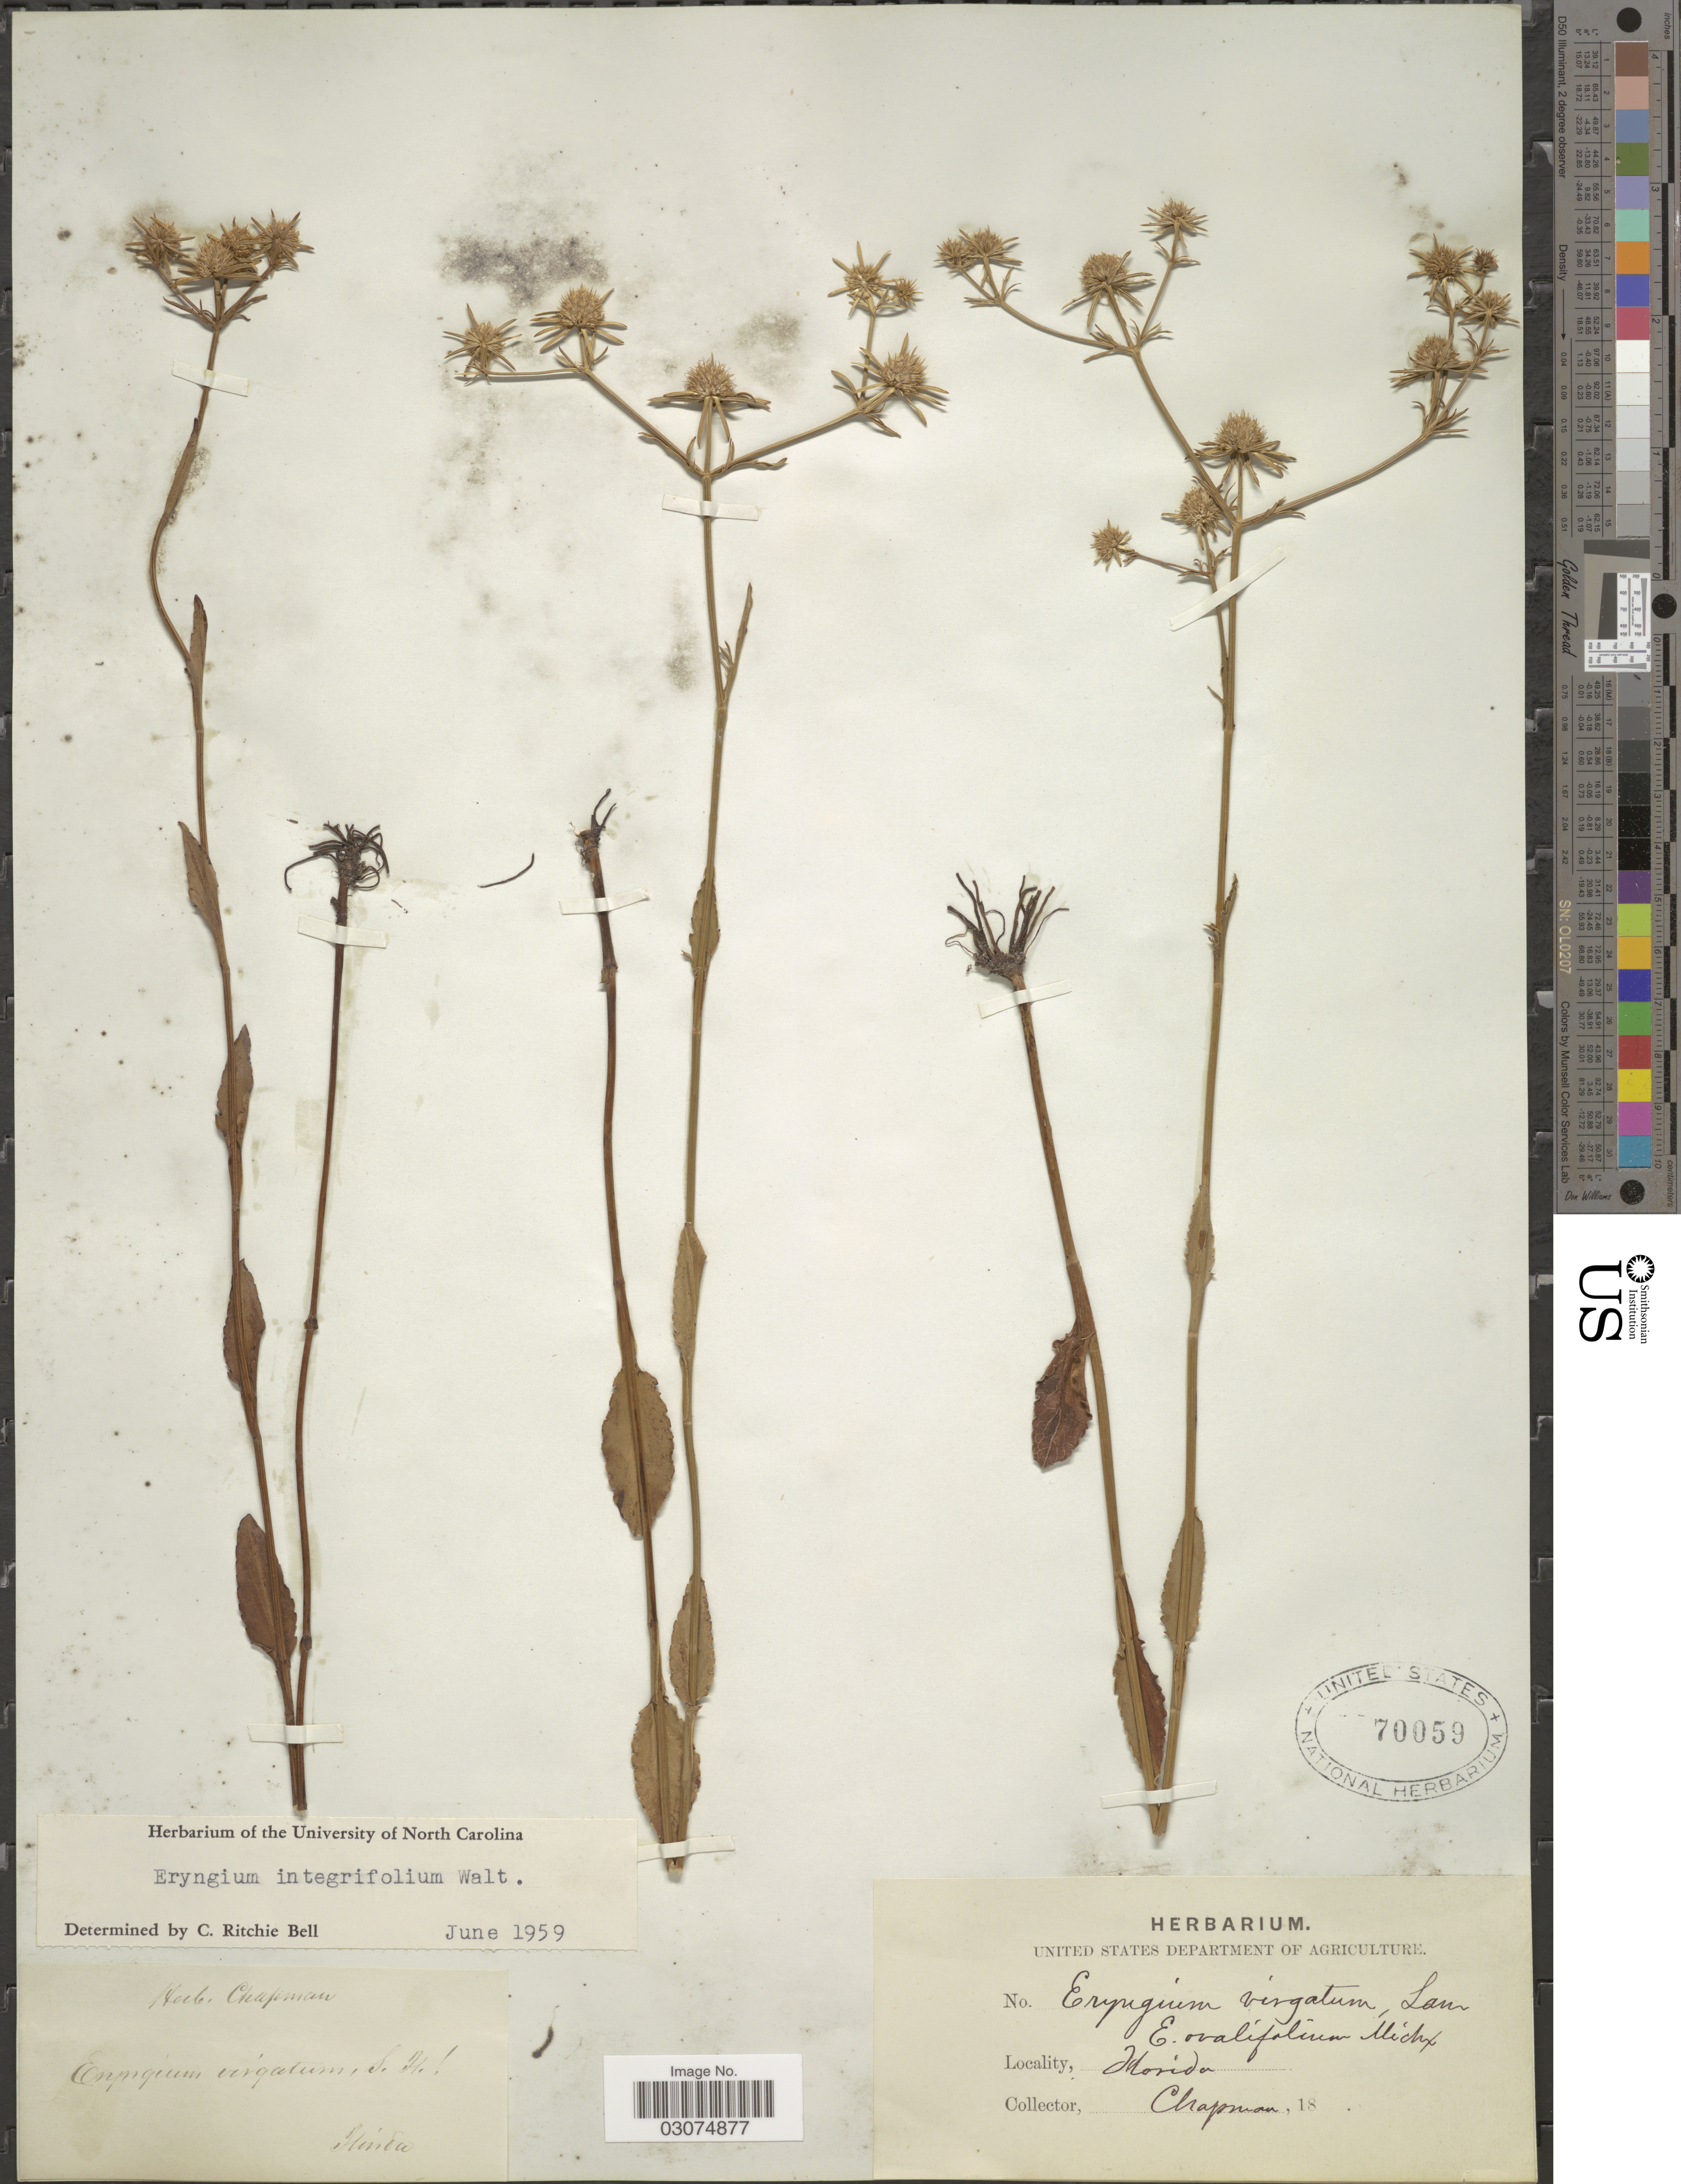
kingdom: Plantae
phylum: Tracheophyta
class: Magnoliopsida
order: Apiales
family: Apiaceae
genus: Eryngium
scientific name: Eryngium integrifolium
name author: Walter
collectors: A. Chapman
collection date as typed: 18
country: United States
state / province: Florida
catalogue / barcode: US 70059